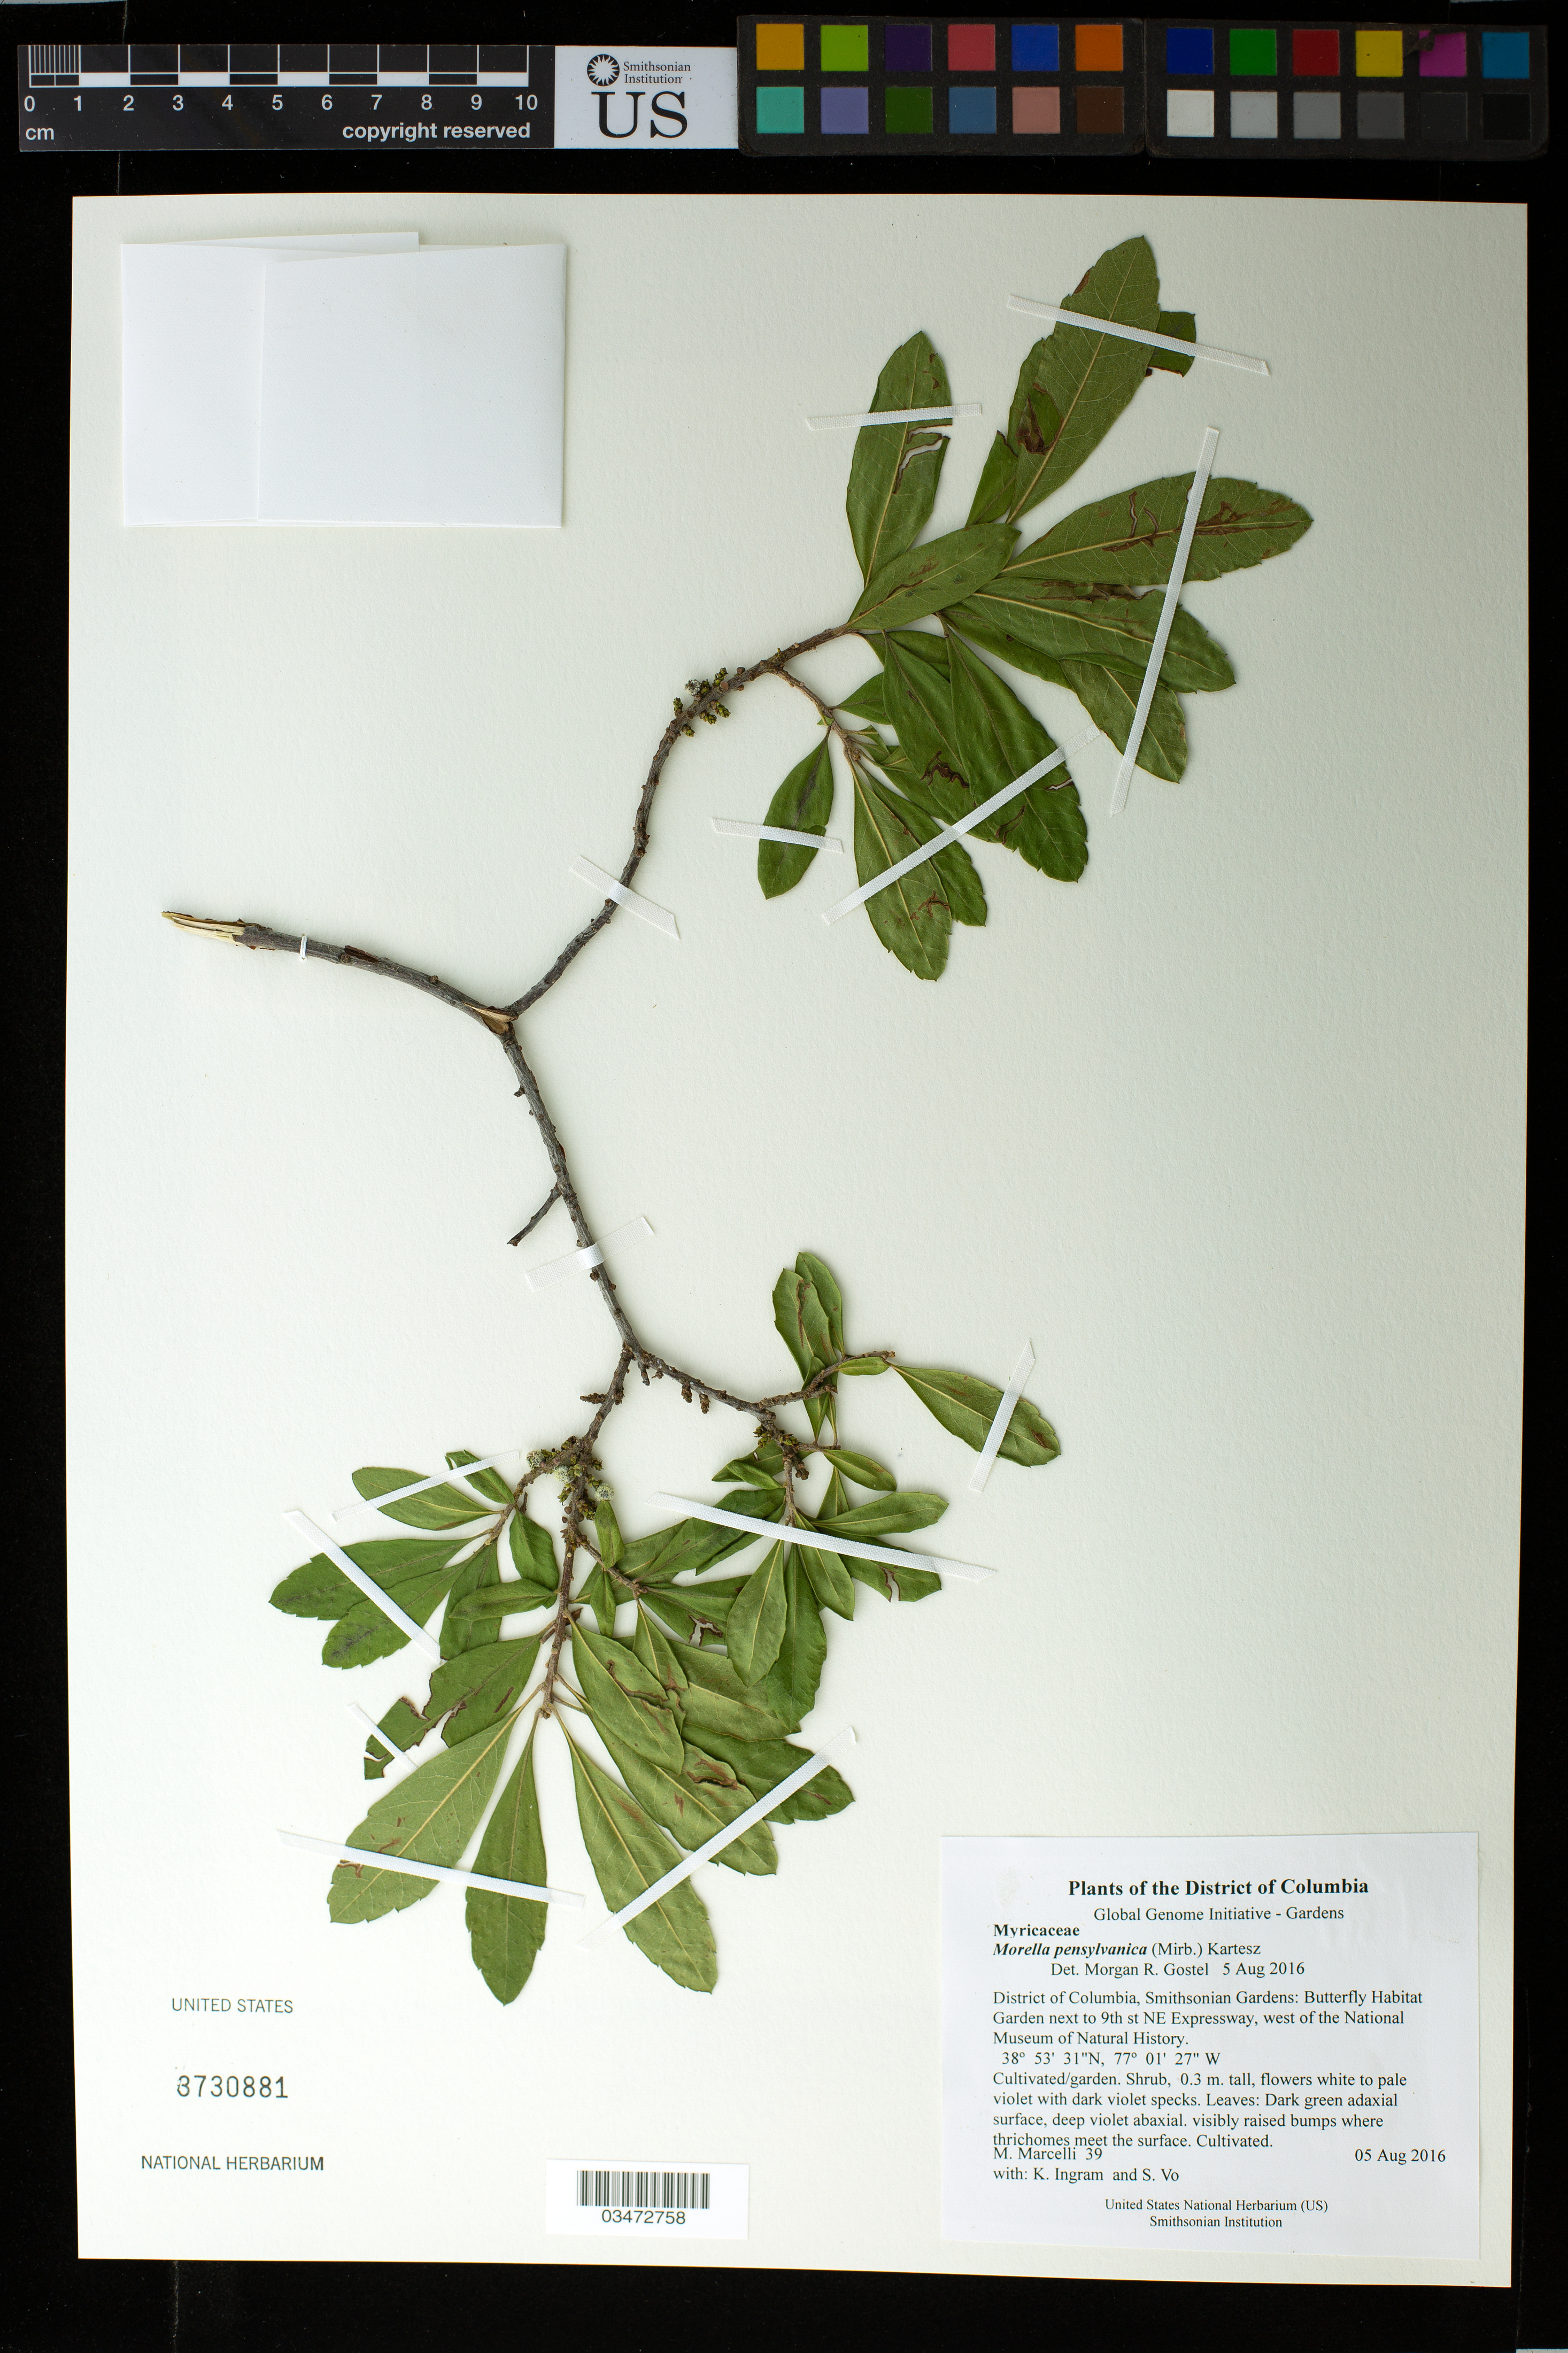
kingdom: Plantae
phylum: Tracheophyta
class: Magnoliopsida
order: Fagales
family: Myricaceae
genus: Morella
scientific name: Morella pensylvanica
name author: (Mirb.) Kartesz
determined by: Gostel, Morgan R., (BRIT), Botanical Research Institute of Texas (UNITED STATES)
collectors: M. Marcelli, K. S. Ingram & S. Vo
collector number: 39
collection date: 2016-08-05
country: United States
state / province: District of Columbia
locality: Smithsonian Gardens: Butterfly Habitat Garden next to 9th st NE Expressway, west of the National Museum of Natural History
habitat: Cultivated/garden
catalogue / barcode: US 3730881